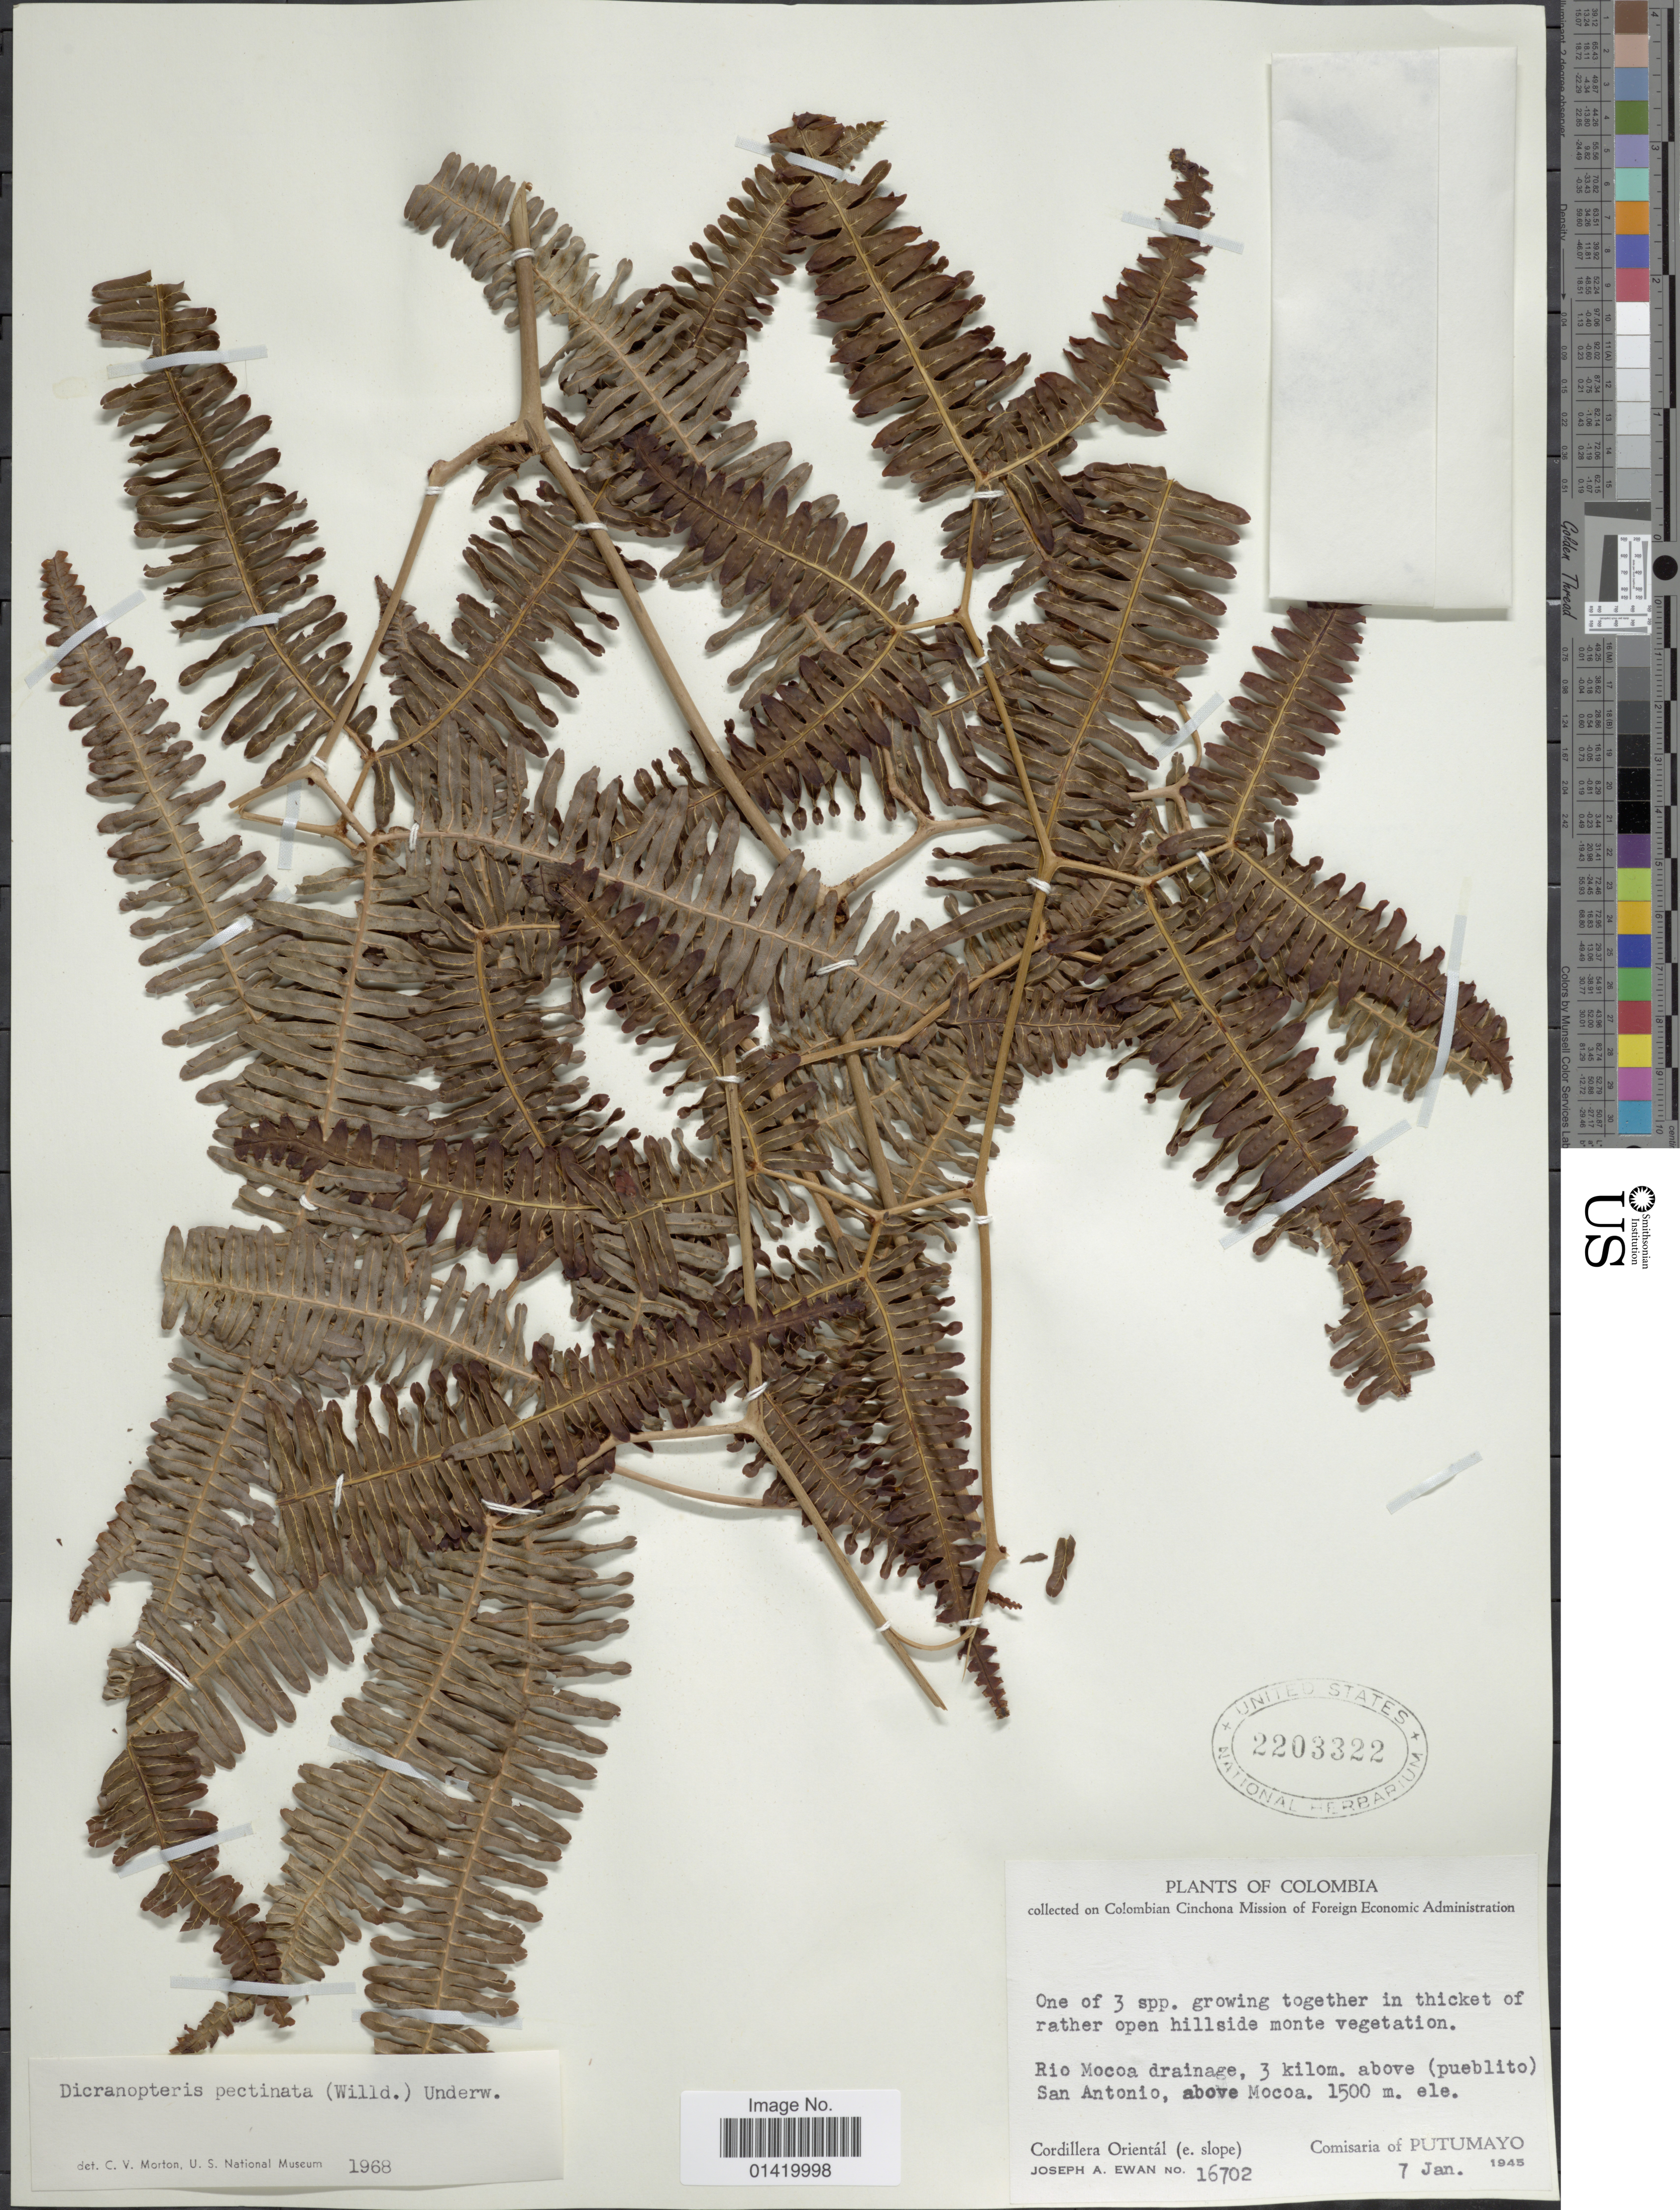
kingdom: Plantae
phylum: Tracheophyta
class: Polypodiopsida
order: Gleicheniales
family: Gleicheniaceae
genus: Gleichenella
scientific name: Gleichenella pectinata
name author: (Willd.) Ching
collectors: J. A. Ewan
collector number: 16702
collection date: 1945-01-07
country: Colombia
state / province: Putumayo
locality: Rio Mocoa drainage, 3 kilom. above (pueblito) San Antonio, above Mocoa, Cordillera Orientál (e. slope), Comisaria of Putumayo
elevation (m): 1500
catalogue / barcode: US 2203322